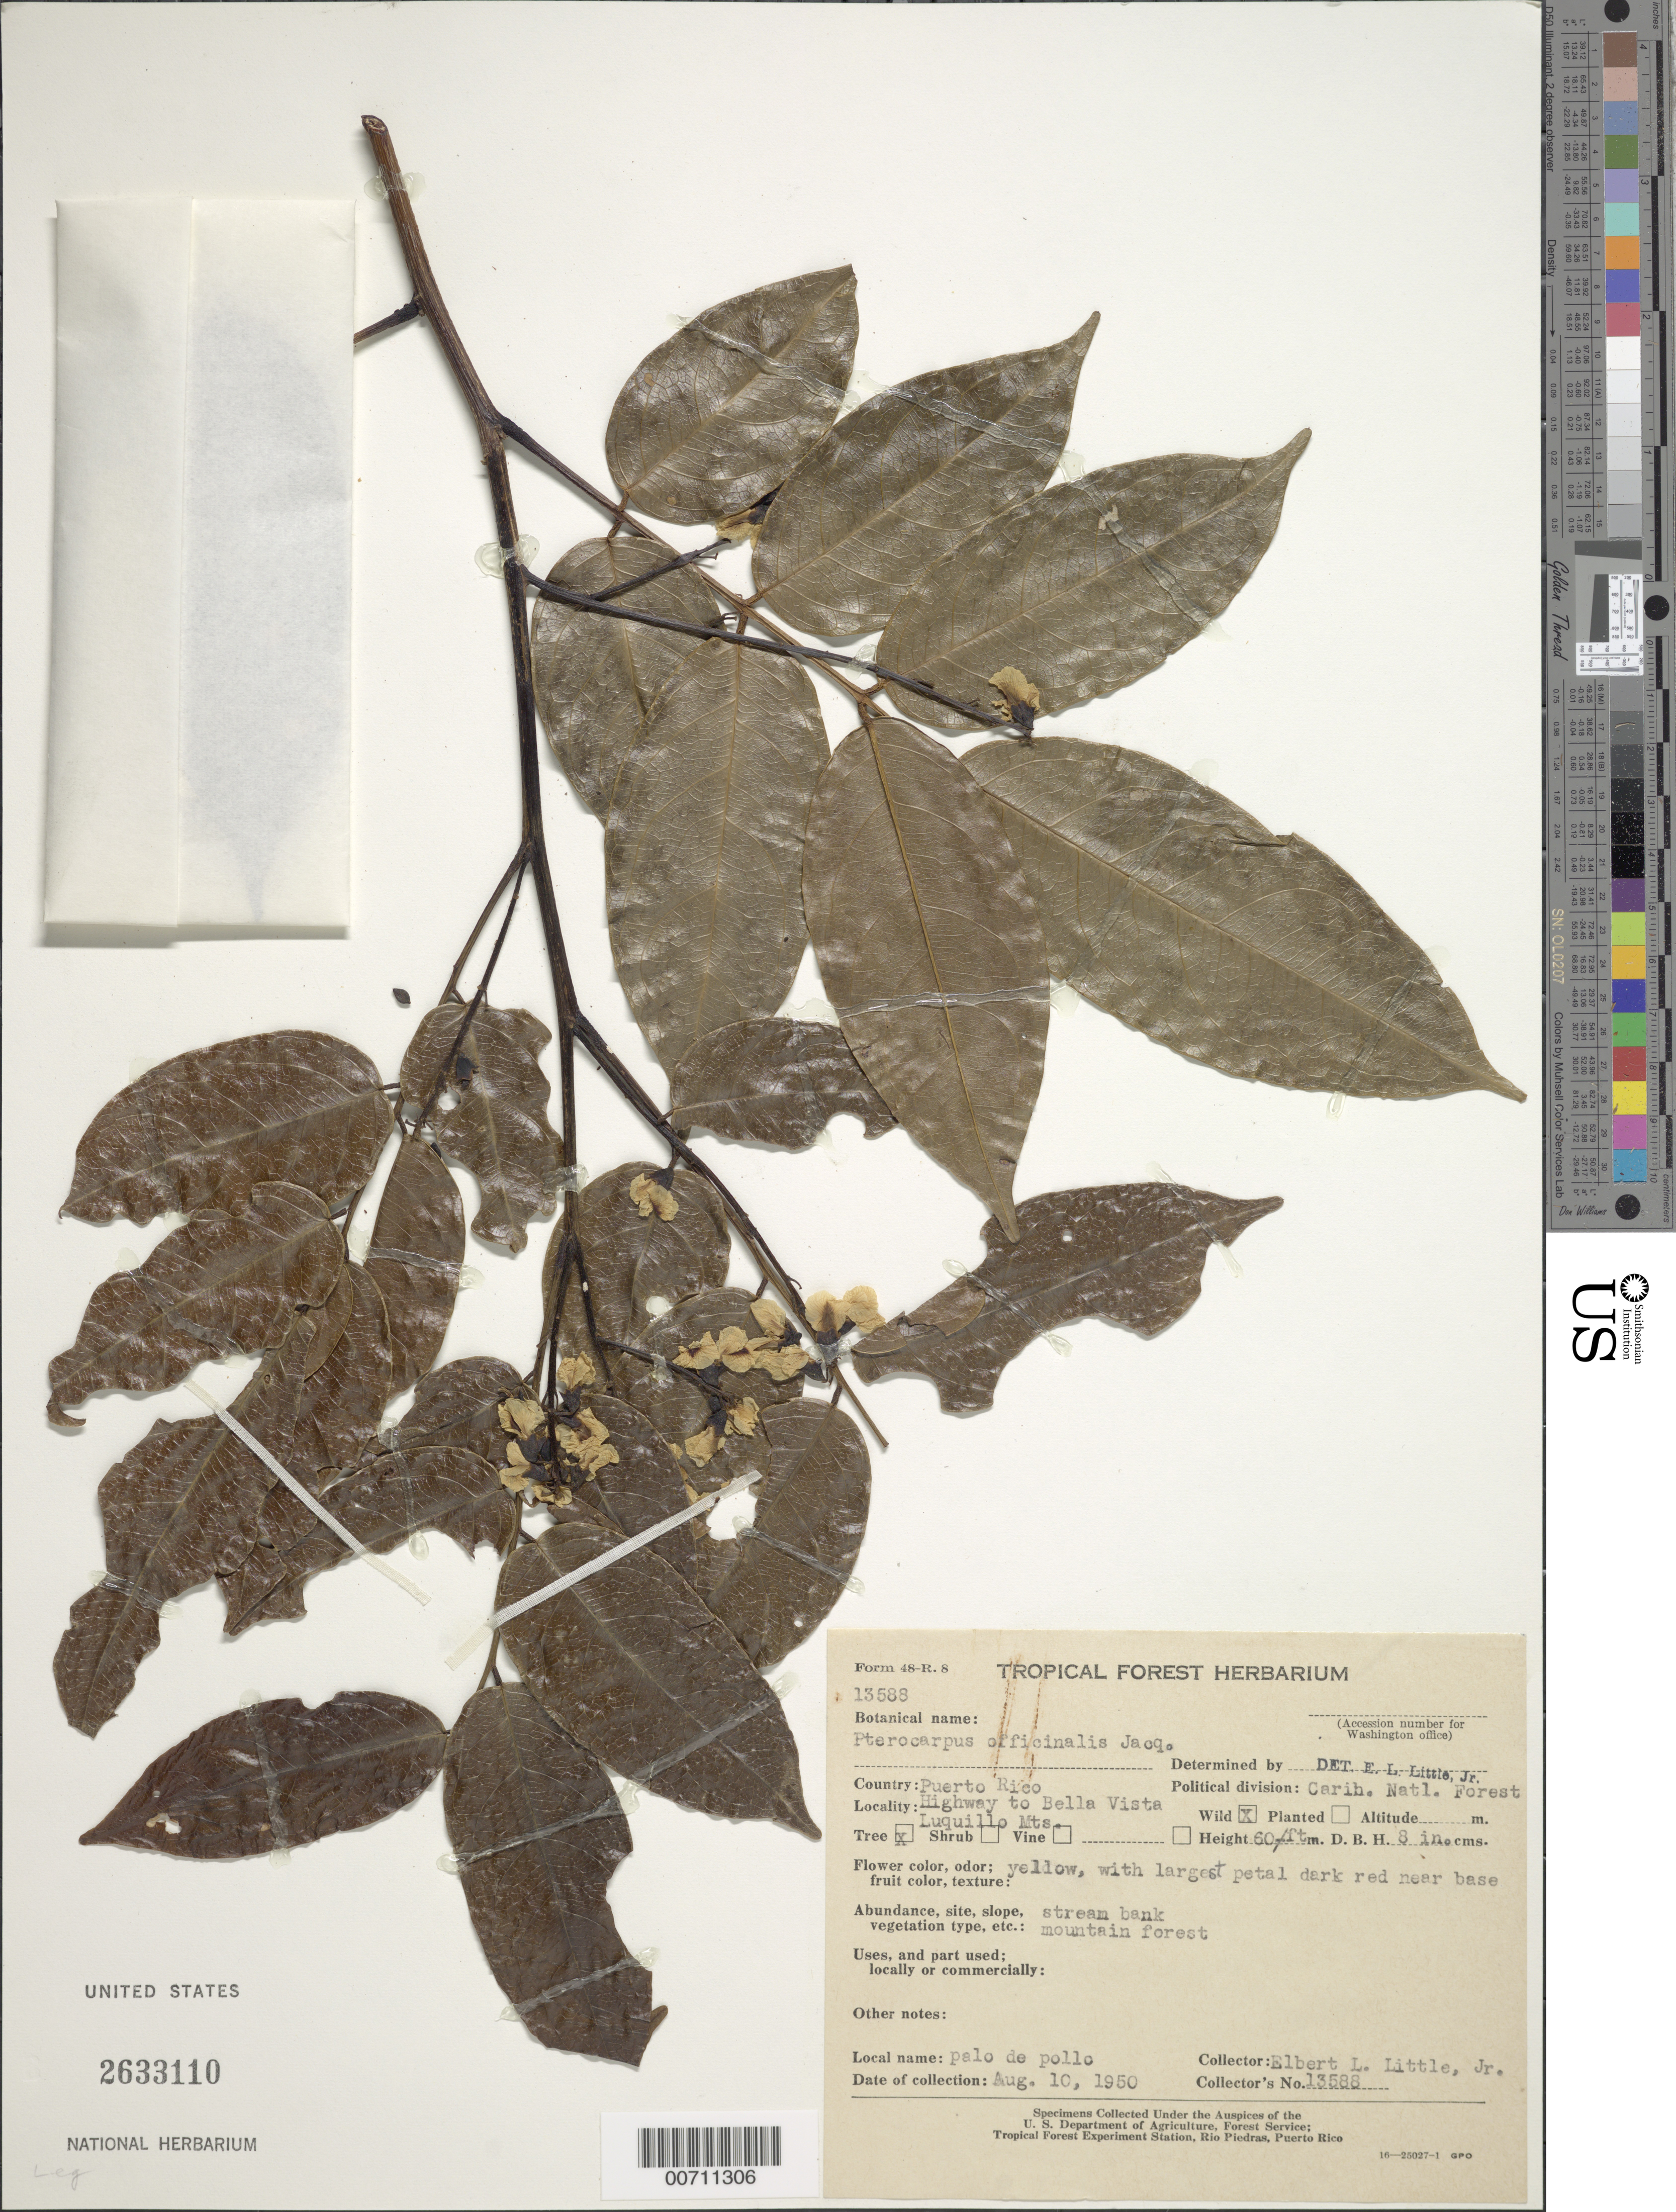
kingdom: Plantae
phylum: Tracheophyta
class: Magnoliopsida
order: Fabales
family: Fabaceae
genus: Pterocarpus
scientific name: Pterocarpus officinalis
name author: Jacq.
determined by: Little, Elbert L., Jr., (FSSR), United States Department of Agriculture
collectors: E. L. Little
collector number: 13588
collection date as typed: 10 Aug 1950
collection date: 1950-08-10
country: Puerto Rico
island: Greater Antilles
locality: Carib. Natl. Forest, hwy to Bella Vista, Luquillo Mts.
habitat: Stream bank, mountain forest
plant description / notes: Common name: palo de pollo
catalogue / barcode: US 2633110